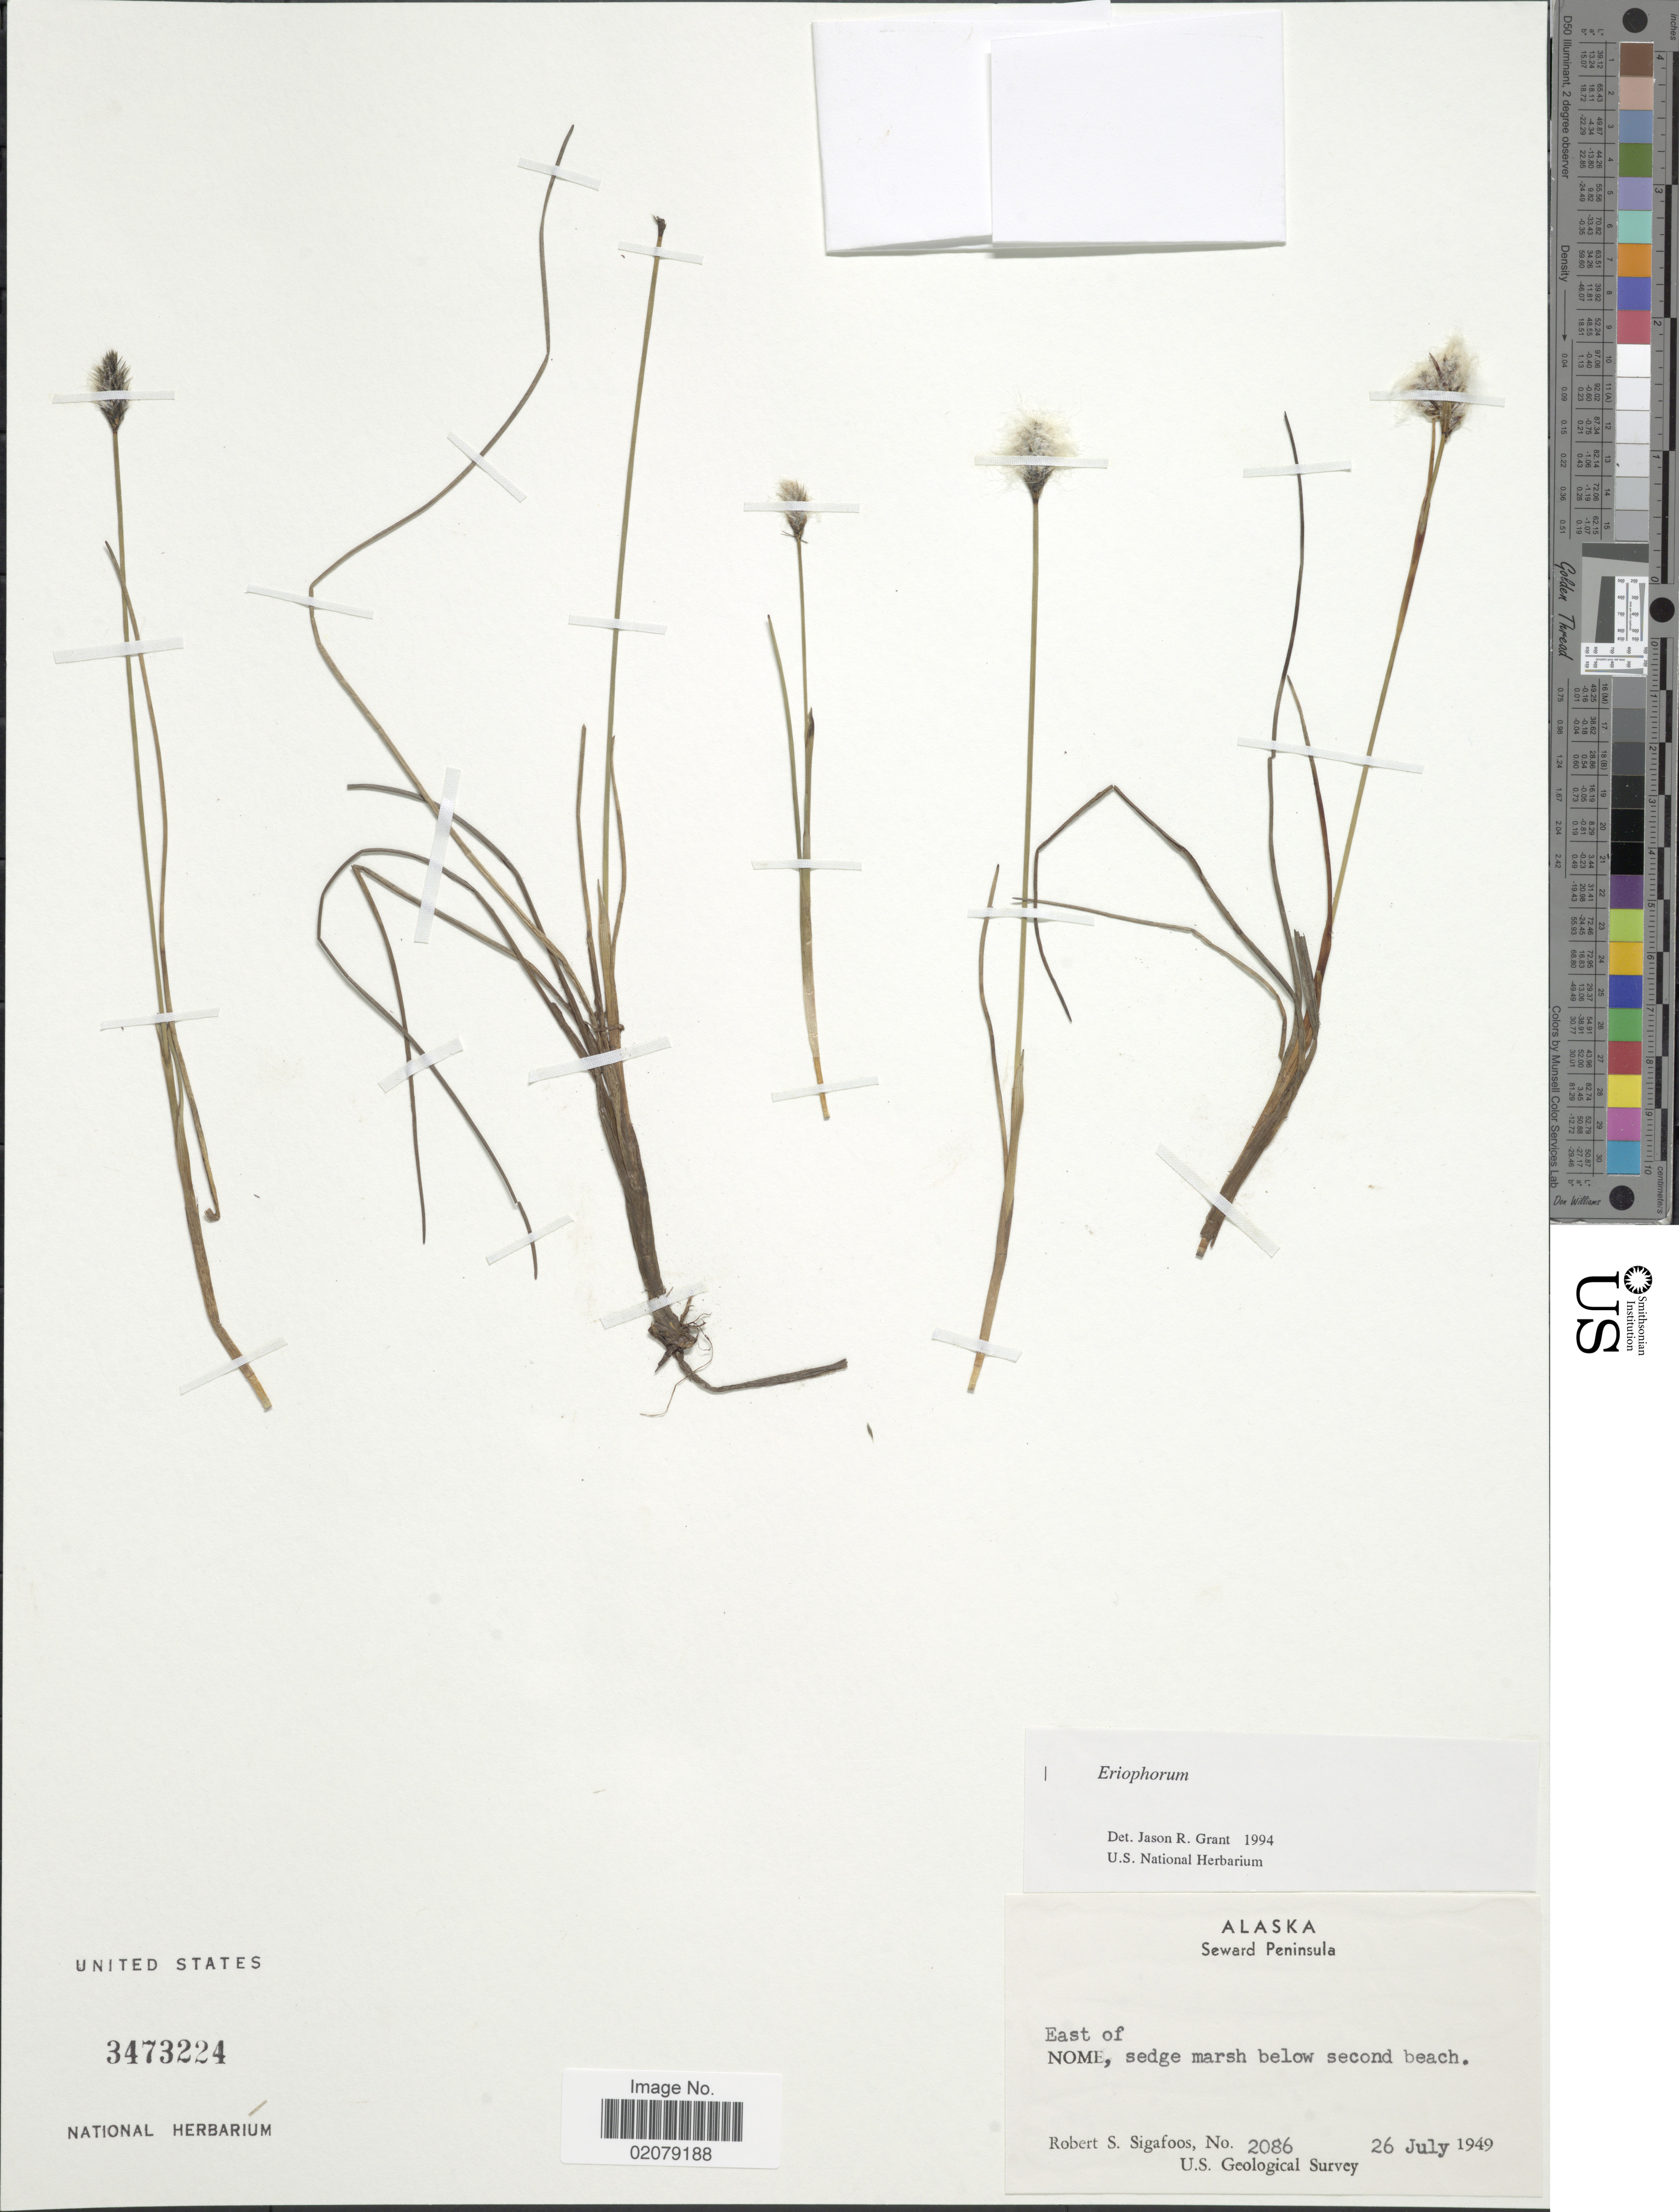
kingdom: Plantae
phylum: Tracheophyta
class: Liliopsida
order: Poales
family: Cyperaceae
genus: Eriophorum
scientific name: Eriophorum sp.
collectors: R. Sigafoos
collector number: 2086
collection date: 1949-07-26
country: United States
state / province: Alaska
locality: Seward Peninsula, East of Nome, sedge marsh below second beach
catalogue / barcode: US 3473224